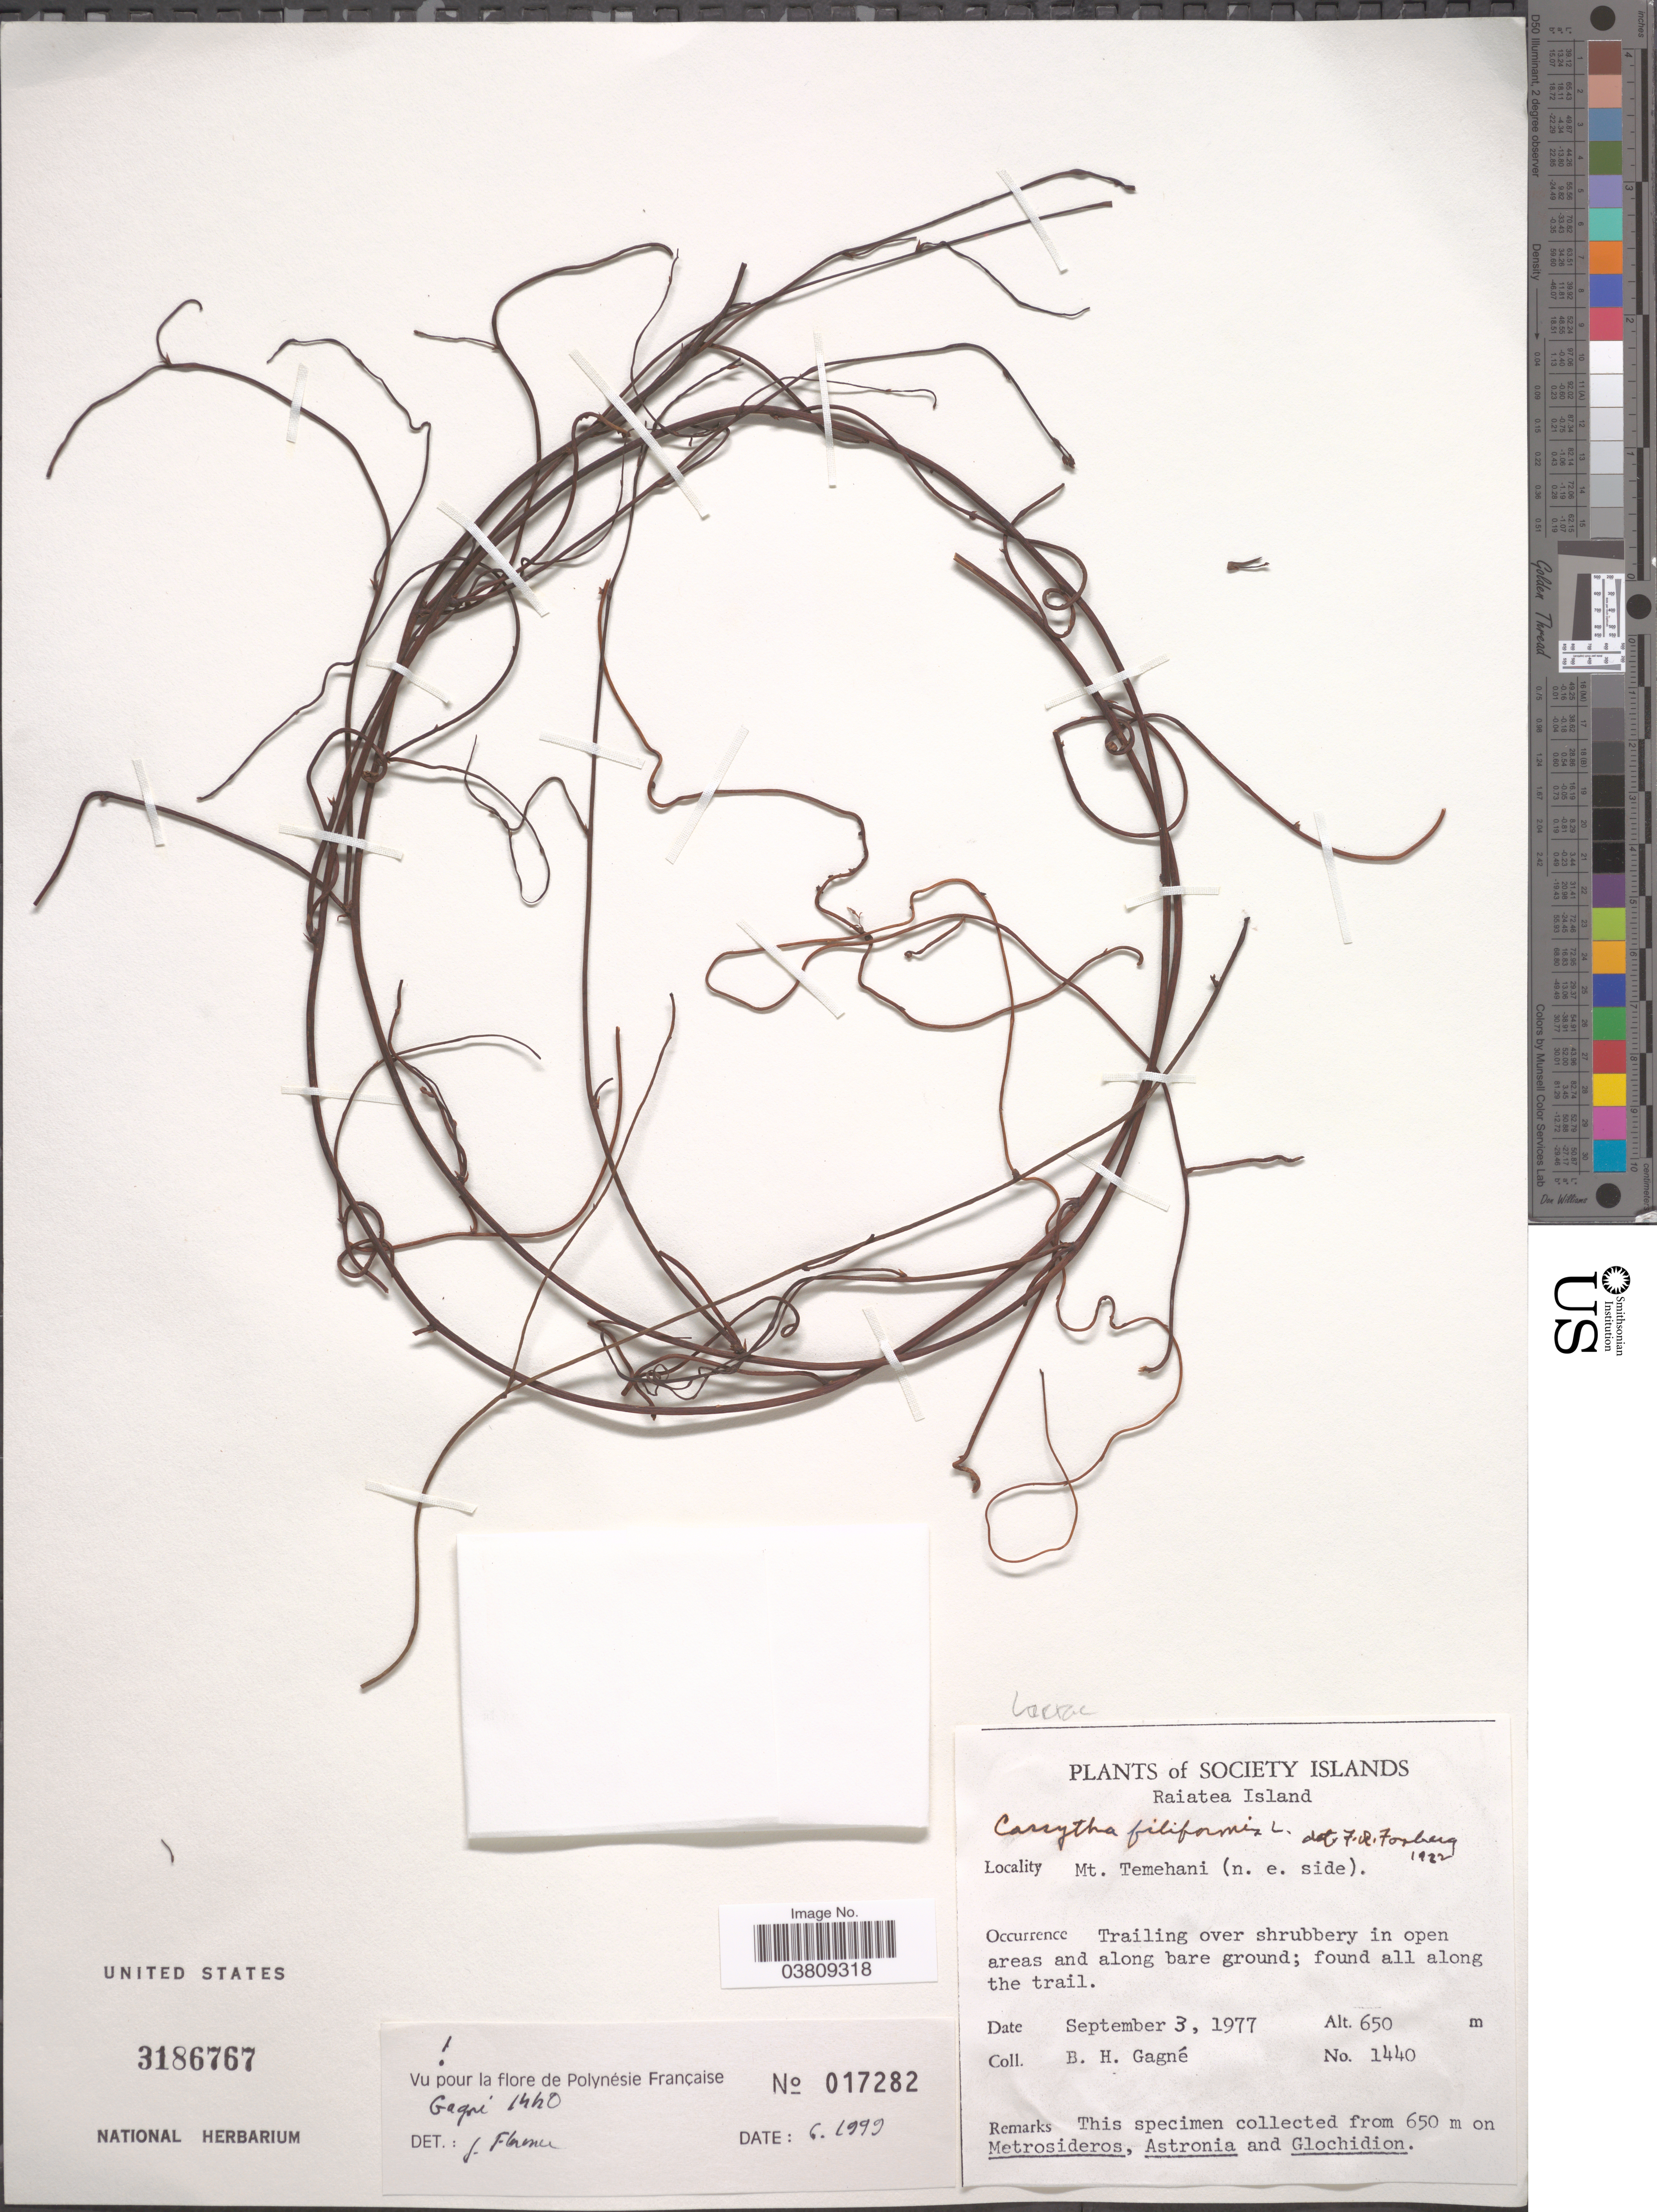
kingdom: Plantae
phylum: Tracheophyta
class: Magnoliopsida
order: Laurales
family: Lauraceae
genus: Cassytha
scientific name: Cassytha filiformis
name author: L.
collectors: B. H. Gagné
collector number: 1440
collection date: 1977-09-03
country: French Polynesia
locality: Society Islands. Raiatea Island. Mt. Temehani (n. e. side). Trailing over shrubbery in open areas and along bare ground; found all along the trail.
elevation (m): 650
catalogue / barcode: US 3186767